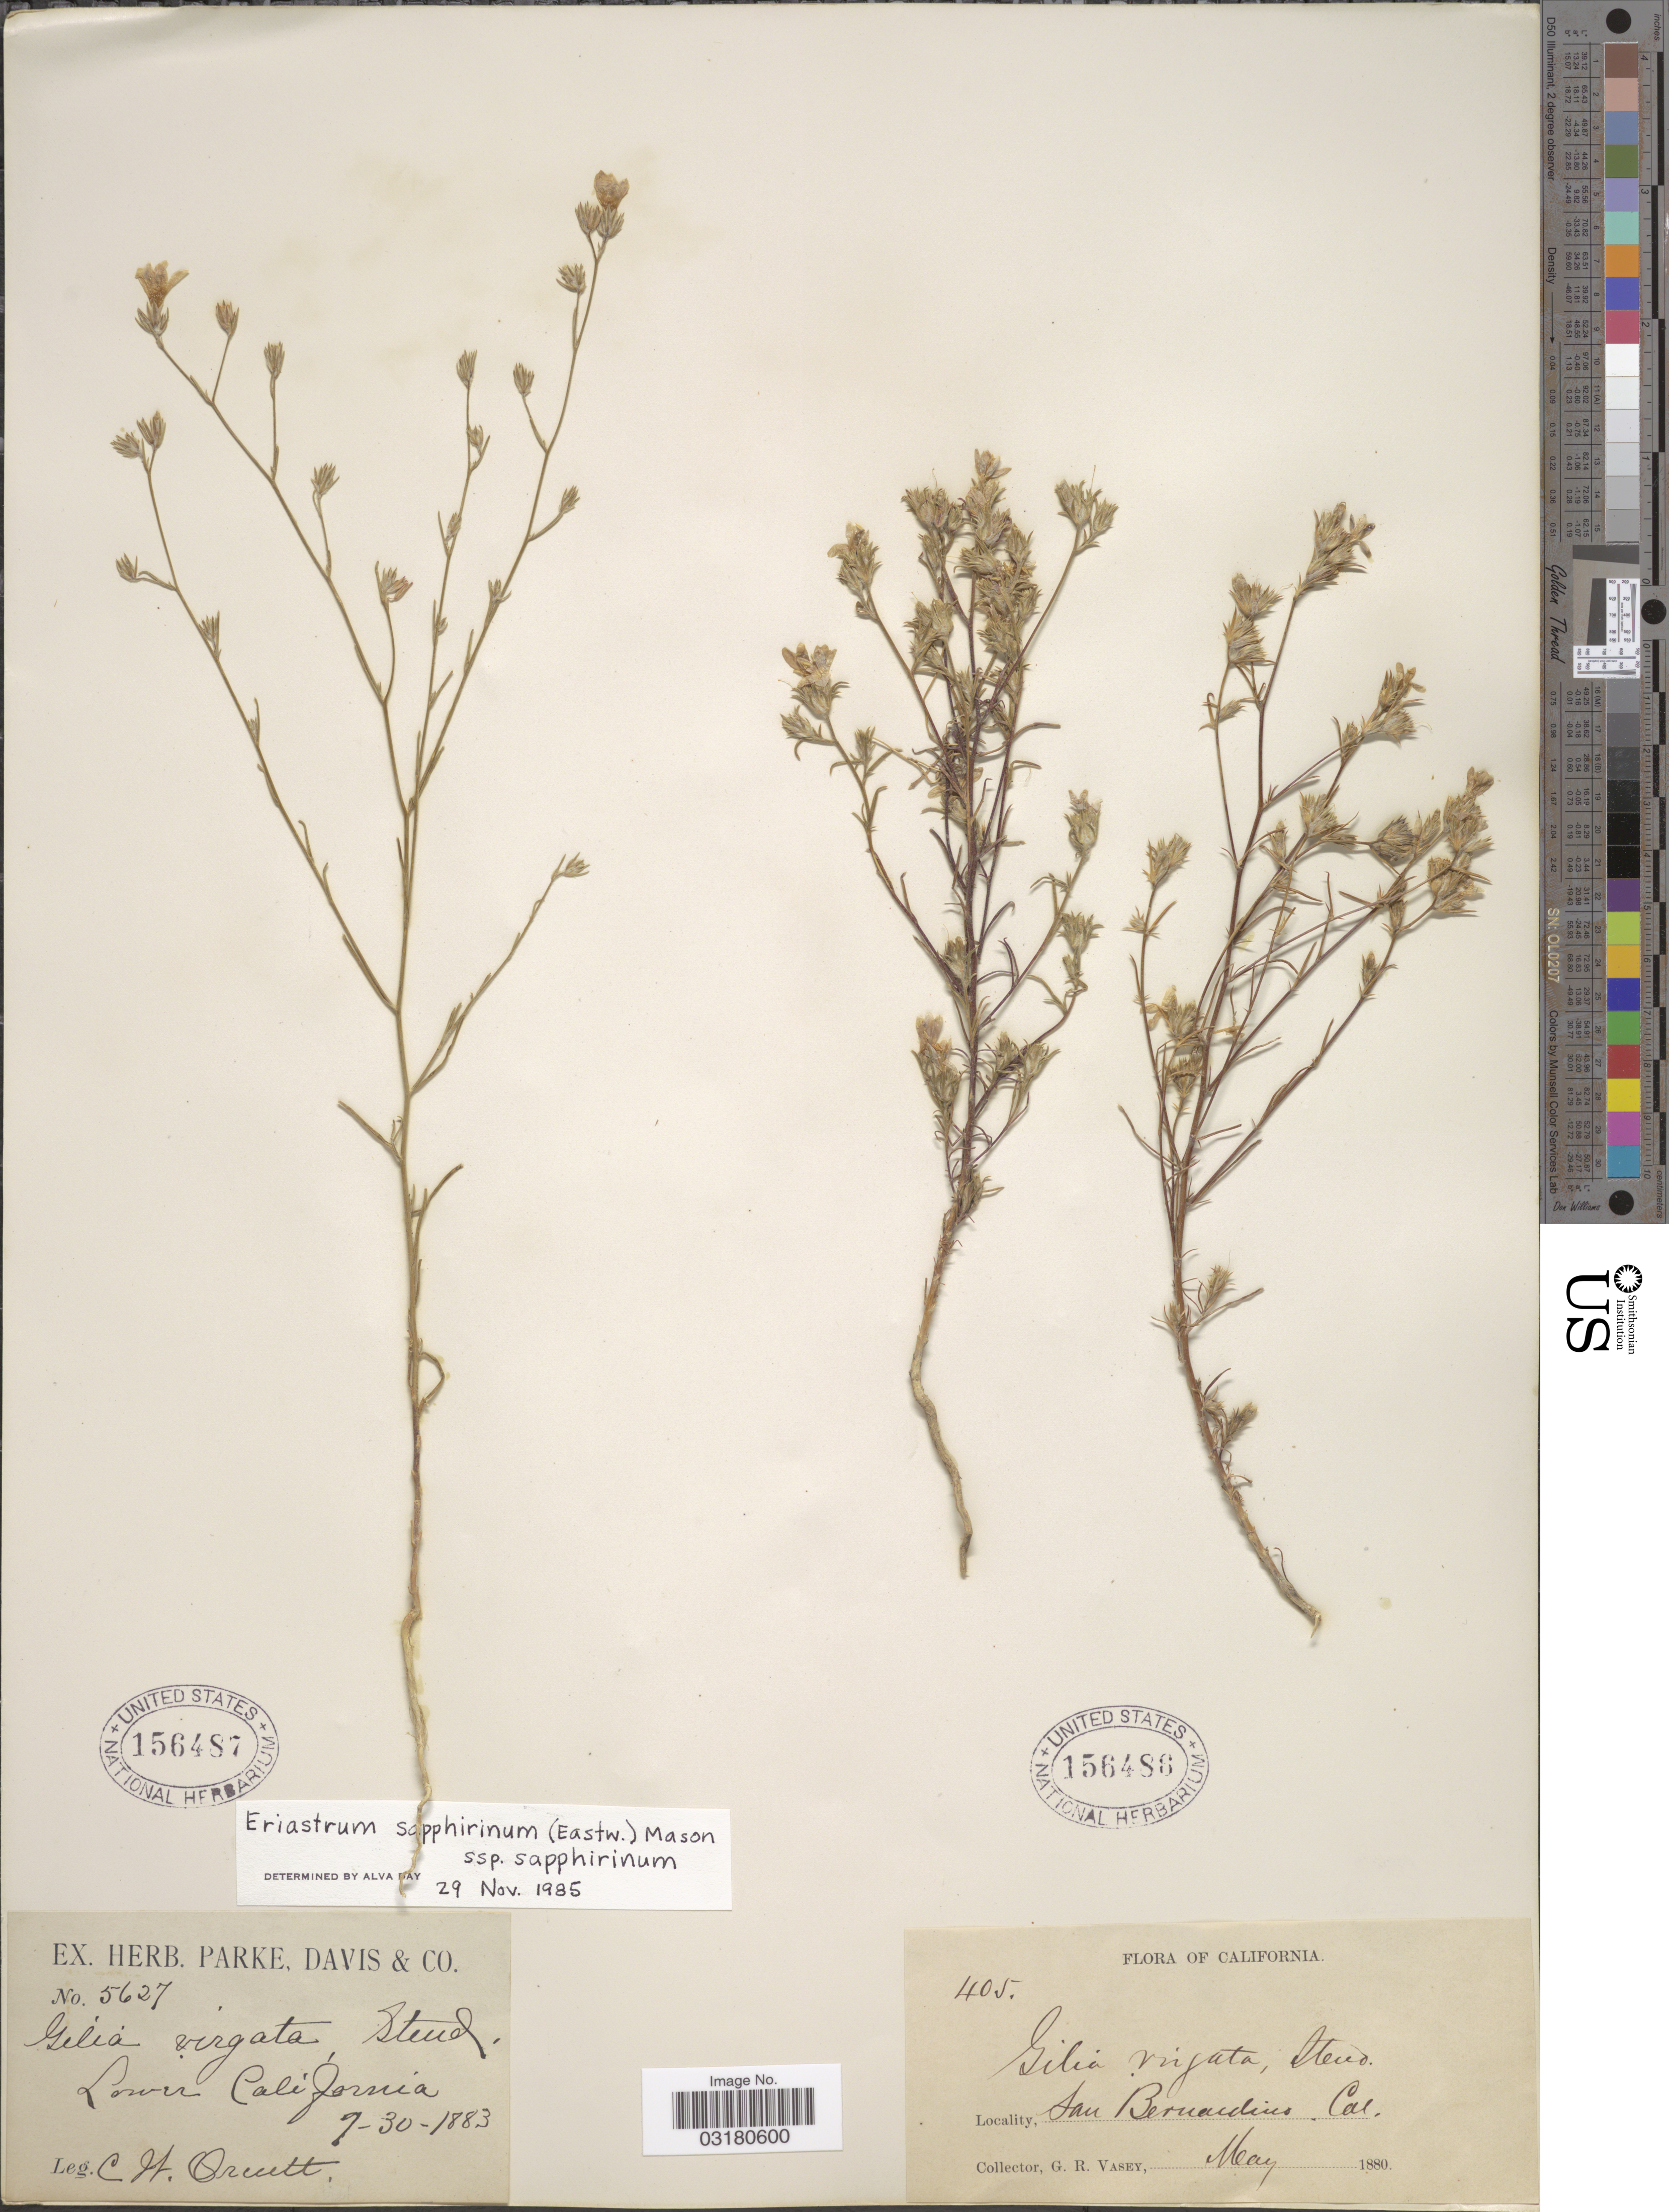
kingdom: Plantae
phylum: Tracheophyta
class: Magnoliopsida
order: Ericales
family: Polemoniaceae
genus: Eriastrum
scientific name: Eriastrum sapphirinum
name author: (Eastw.) H. Mason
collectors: C. R. Orcutt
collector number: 5627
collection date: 1883-07-30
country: Mexico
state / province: Baja California Norte / Baja California Sur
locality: Lower California.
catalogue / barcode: US 156487